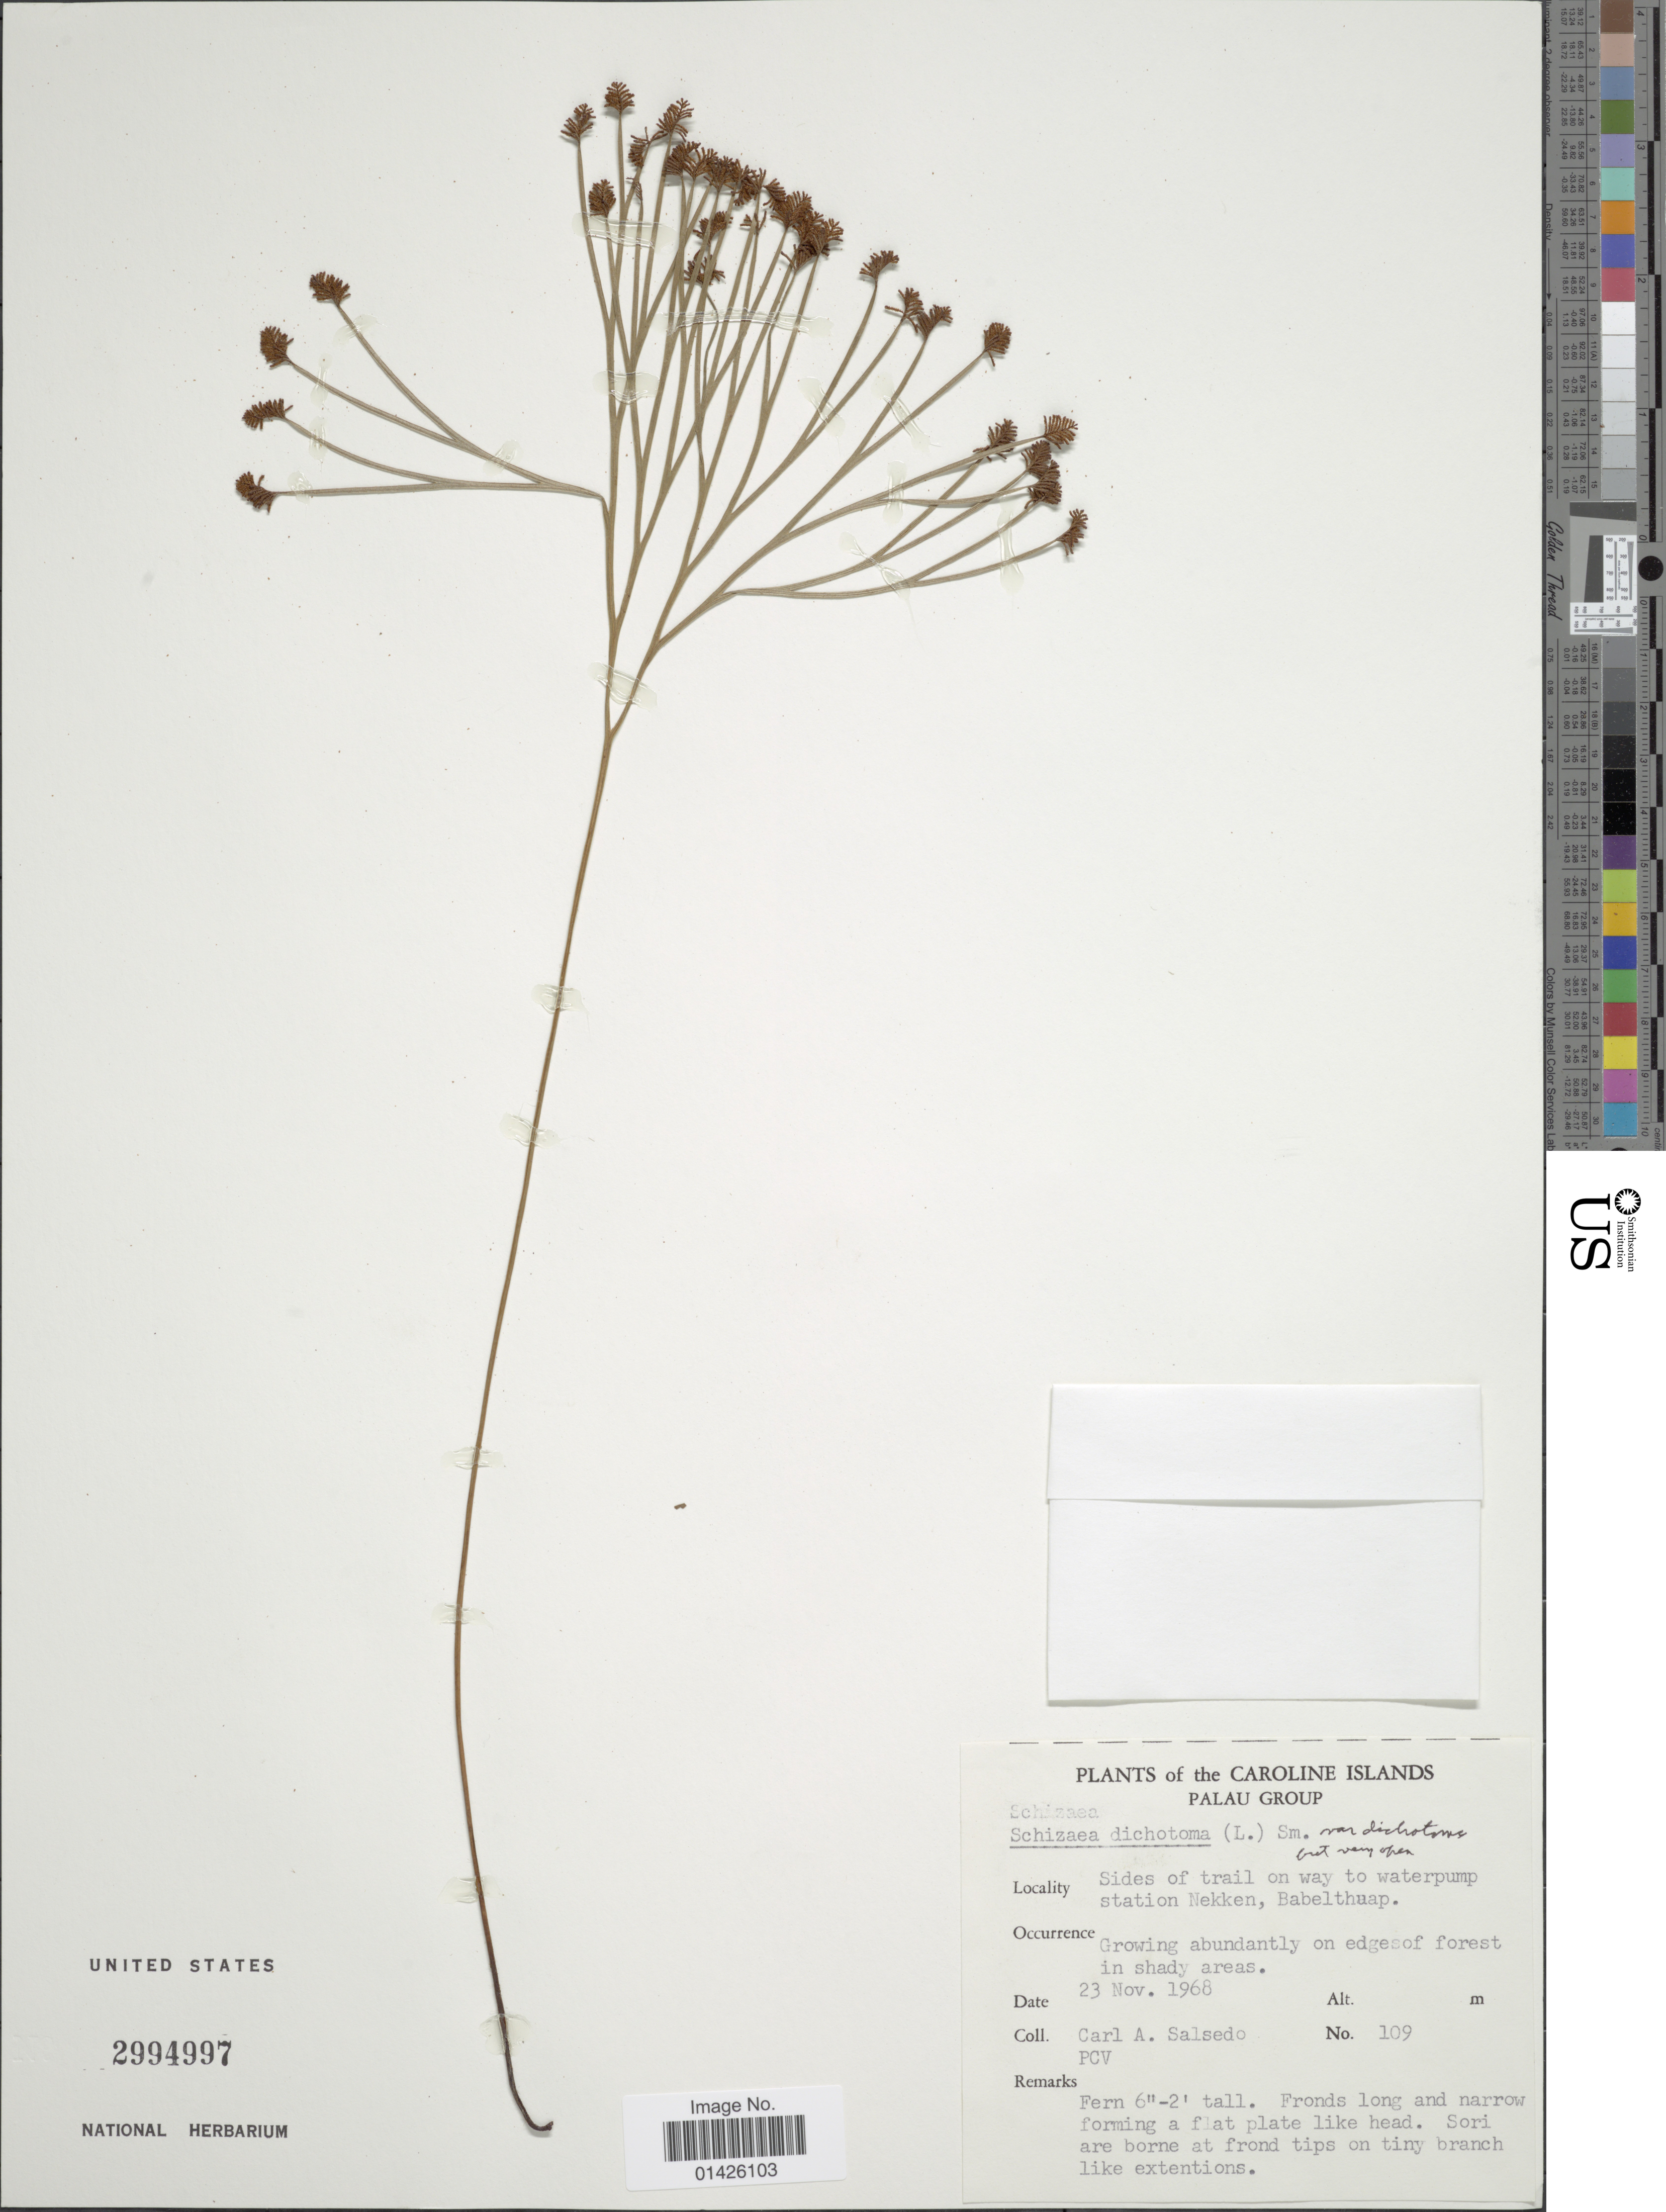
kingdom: Plantae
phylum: Tracheophyta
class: Polypodiopsida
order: Schizaeales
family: Schizaeaceae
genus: Schizaea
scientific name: Schizaea dichotoma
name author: (L.) J. Sm.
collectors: C.A. Salsedo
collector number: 109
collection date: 1968-11-23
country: Palau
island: Babeldaob [Babelthuap]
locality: Palau Group, Sides of trail on way to waterpump station Nekken, ,Babelthuap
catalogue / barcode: US 2994997